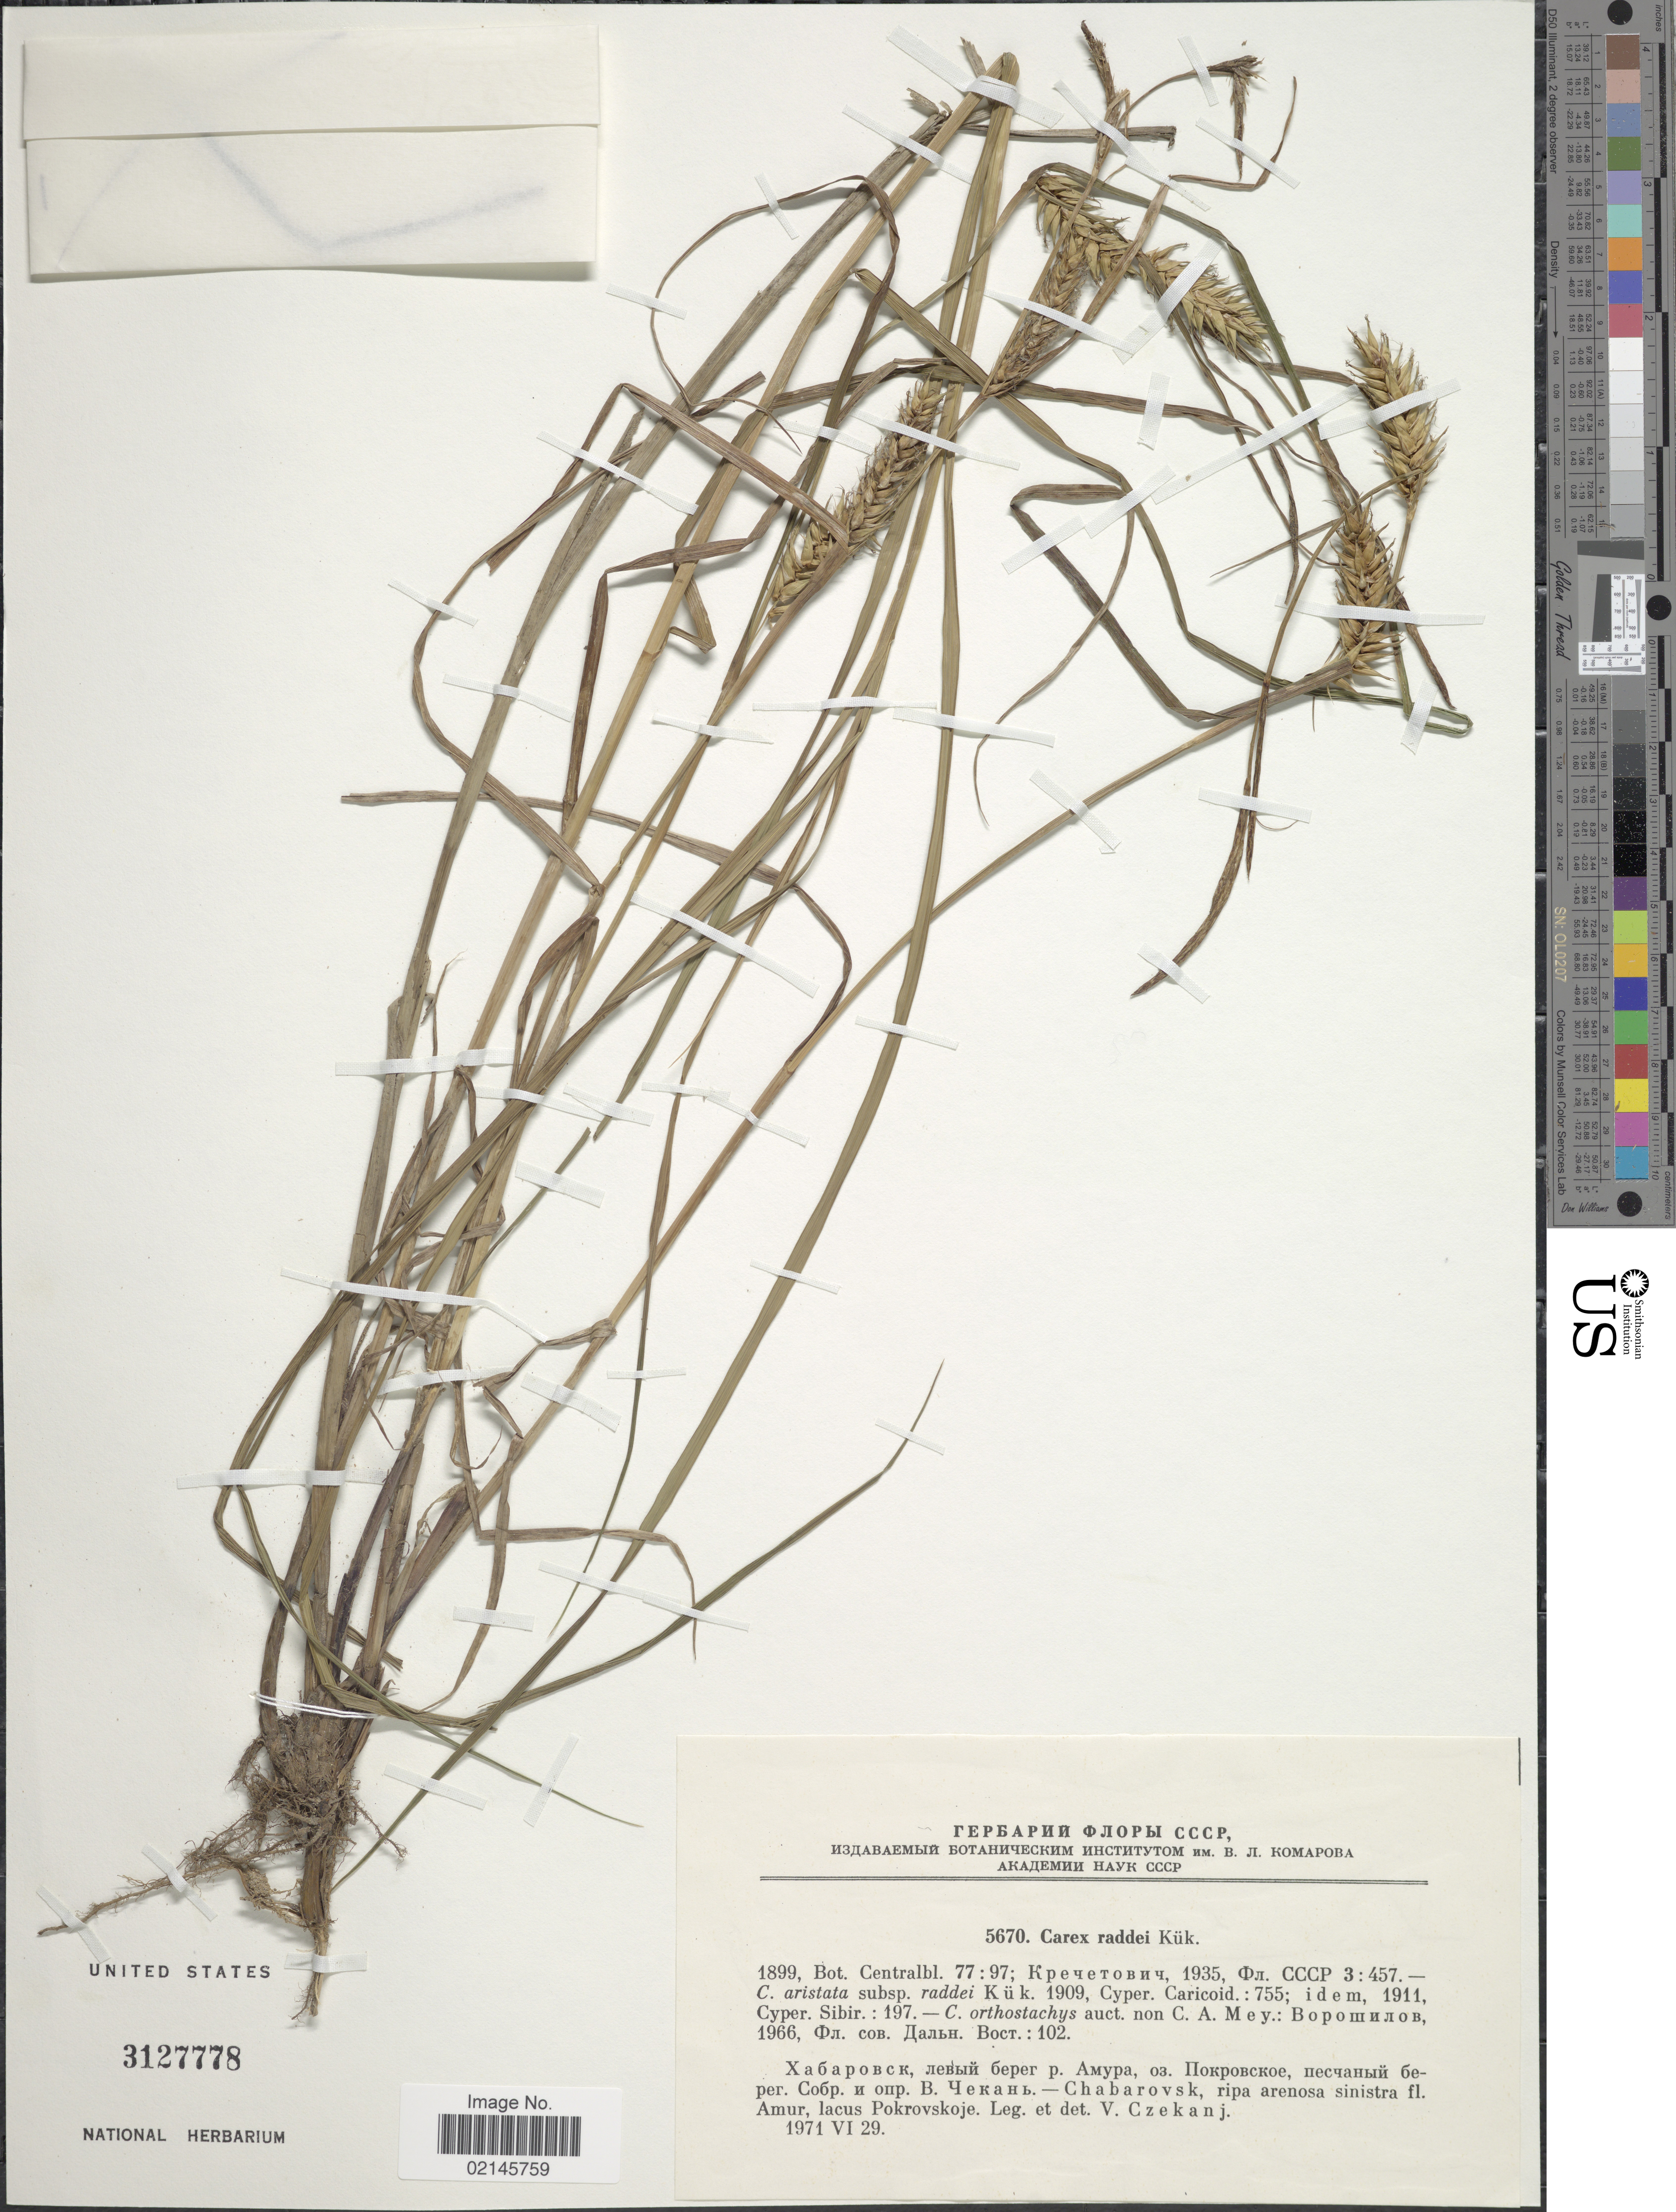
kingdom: Plantae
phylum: Tracheophyta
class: Liliopsida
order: Poales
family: Cyperaceae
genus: Carex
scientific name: Carex raddei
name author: Kük.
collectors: V. Czekanj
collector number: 5670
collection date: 1971-06-29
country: Russian Federation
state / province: Khabarovsk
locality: Chabarovsk, fl. Amur, lacus Pokrovskoje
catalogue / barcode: US 3127778